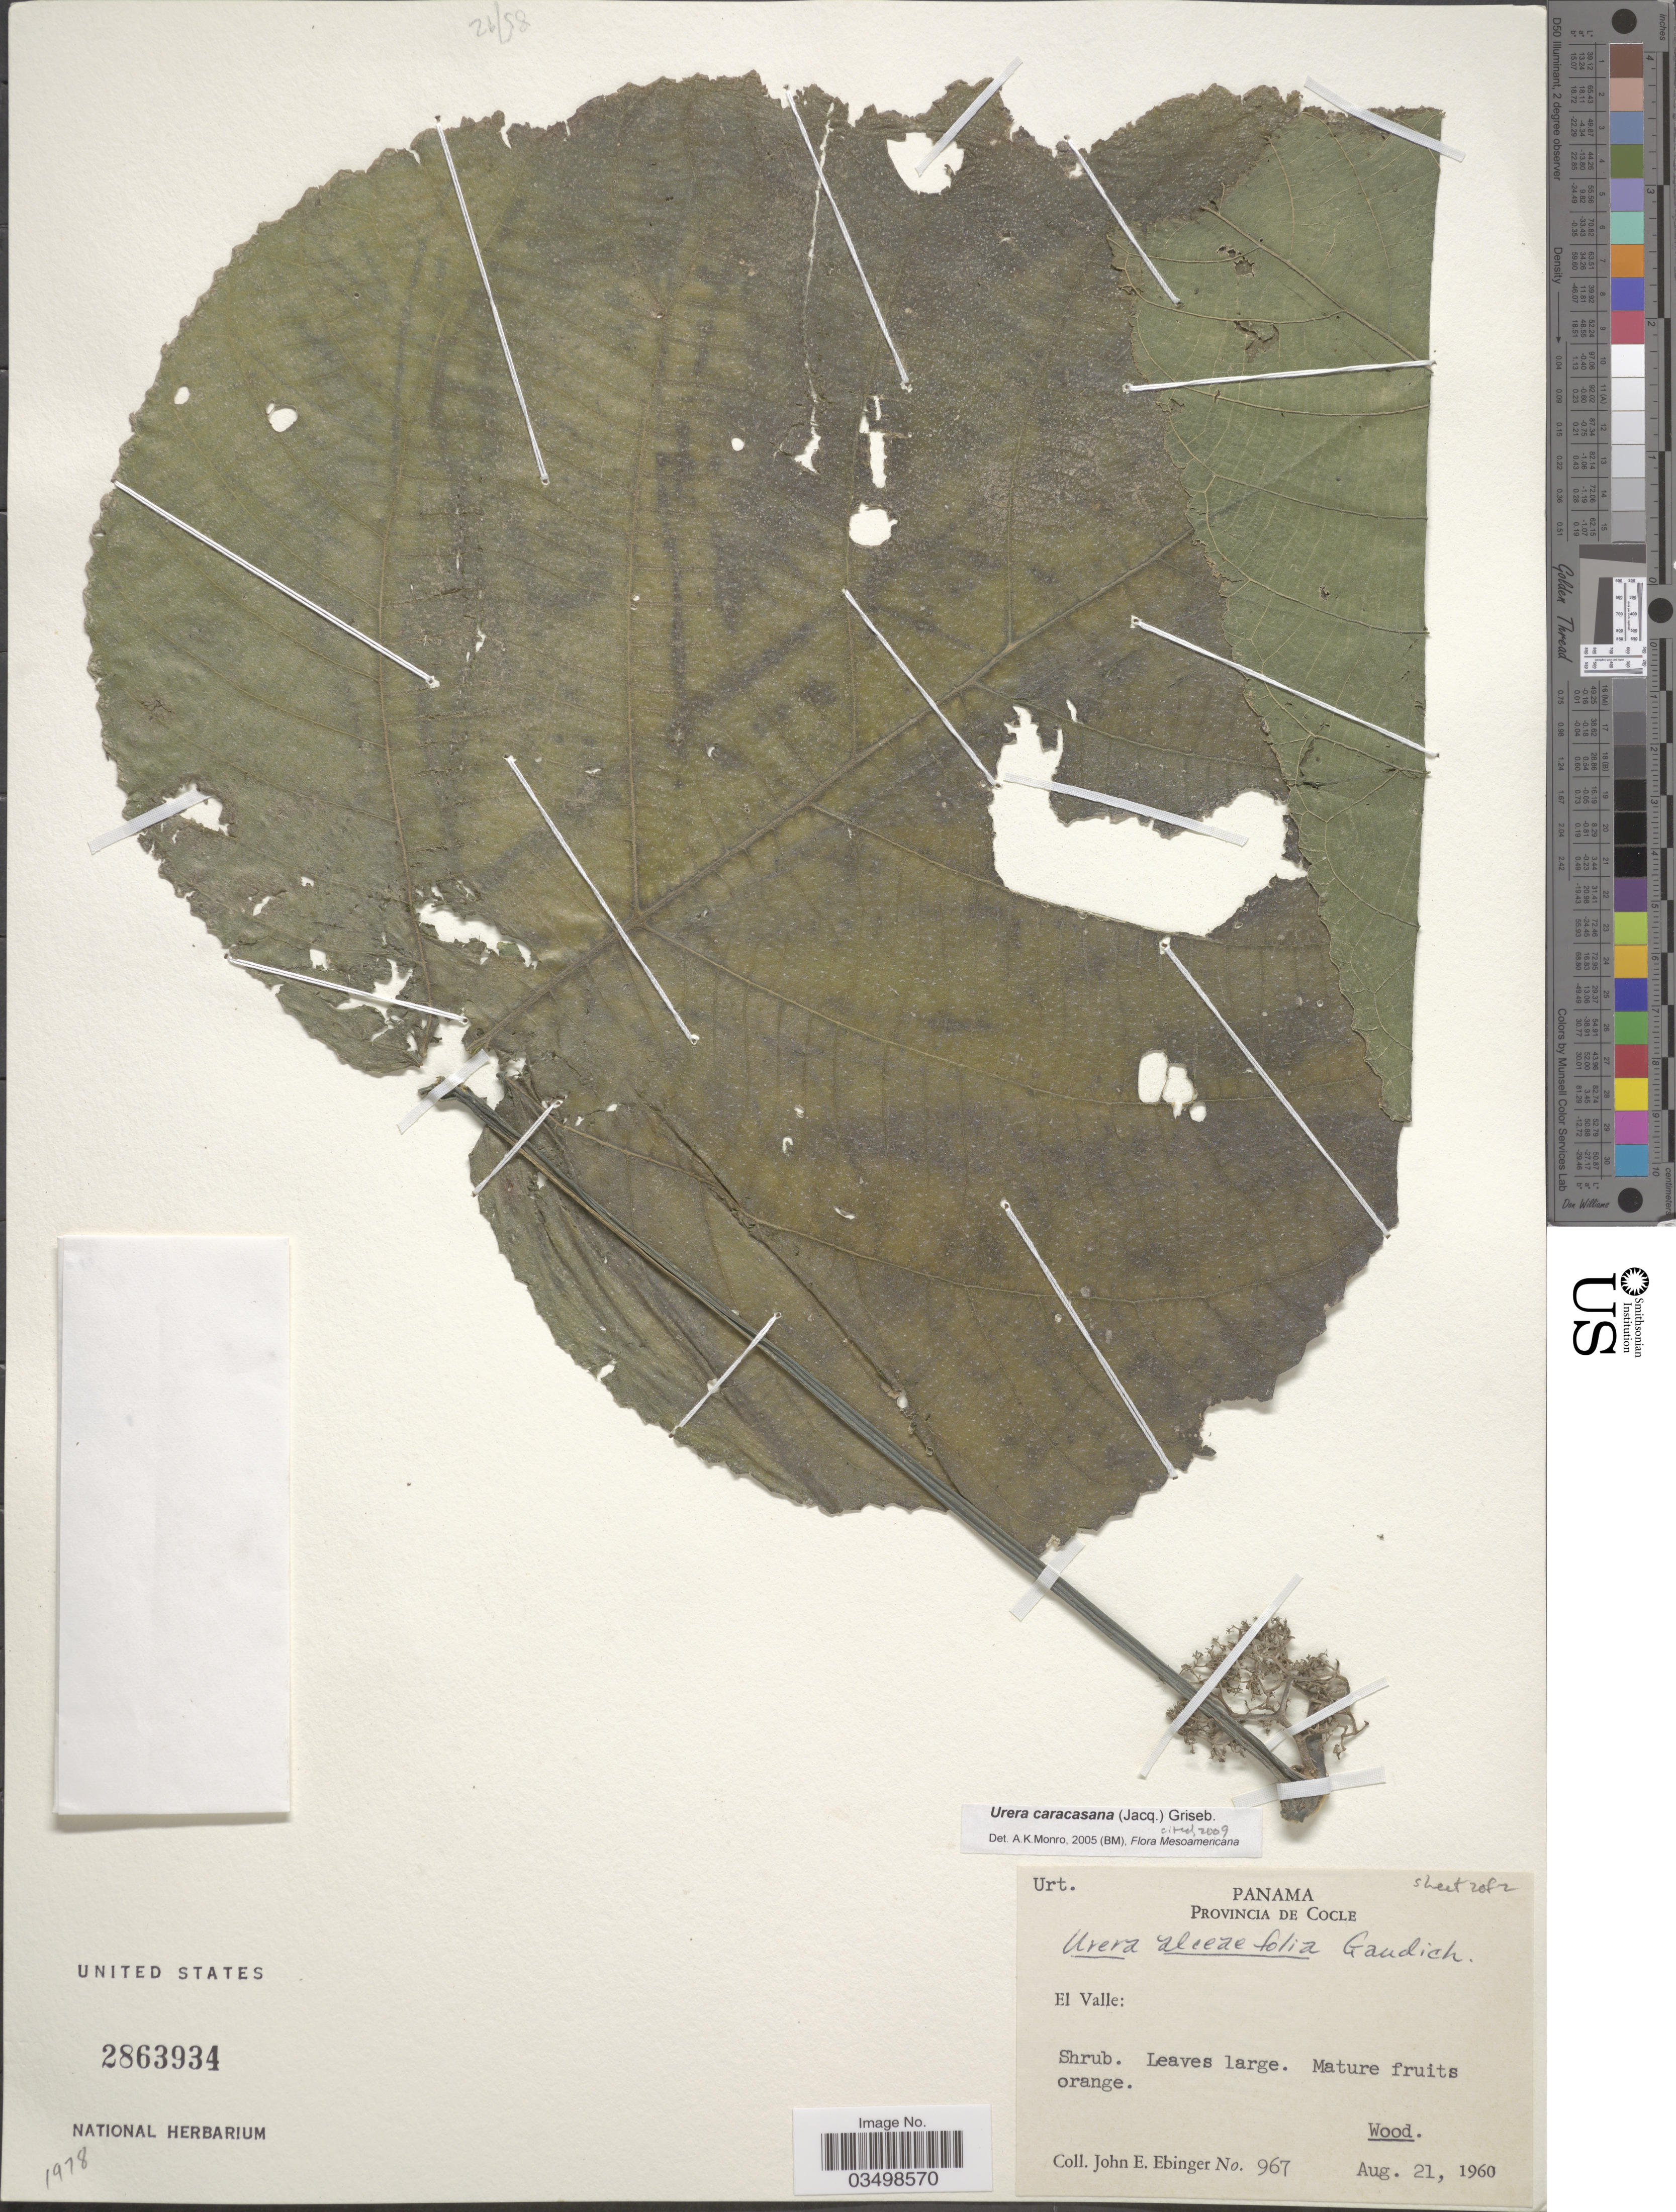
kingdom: Plantae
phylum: Tracheophyta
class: Magnoliopsida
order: Rosales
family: Urticaceae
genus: Urera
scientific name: Urera caracasana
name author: (Jacq.) Gaudich. ex Griseb.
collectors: J. Ebinger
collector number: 967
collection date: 1960-08-21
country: Panama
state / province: Cocle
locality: El Valle.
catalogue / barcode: US 2863934